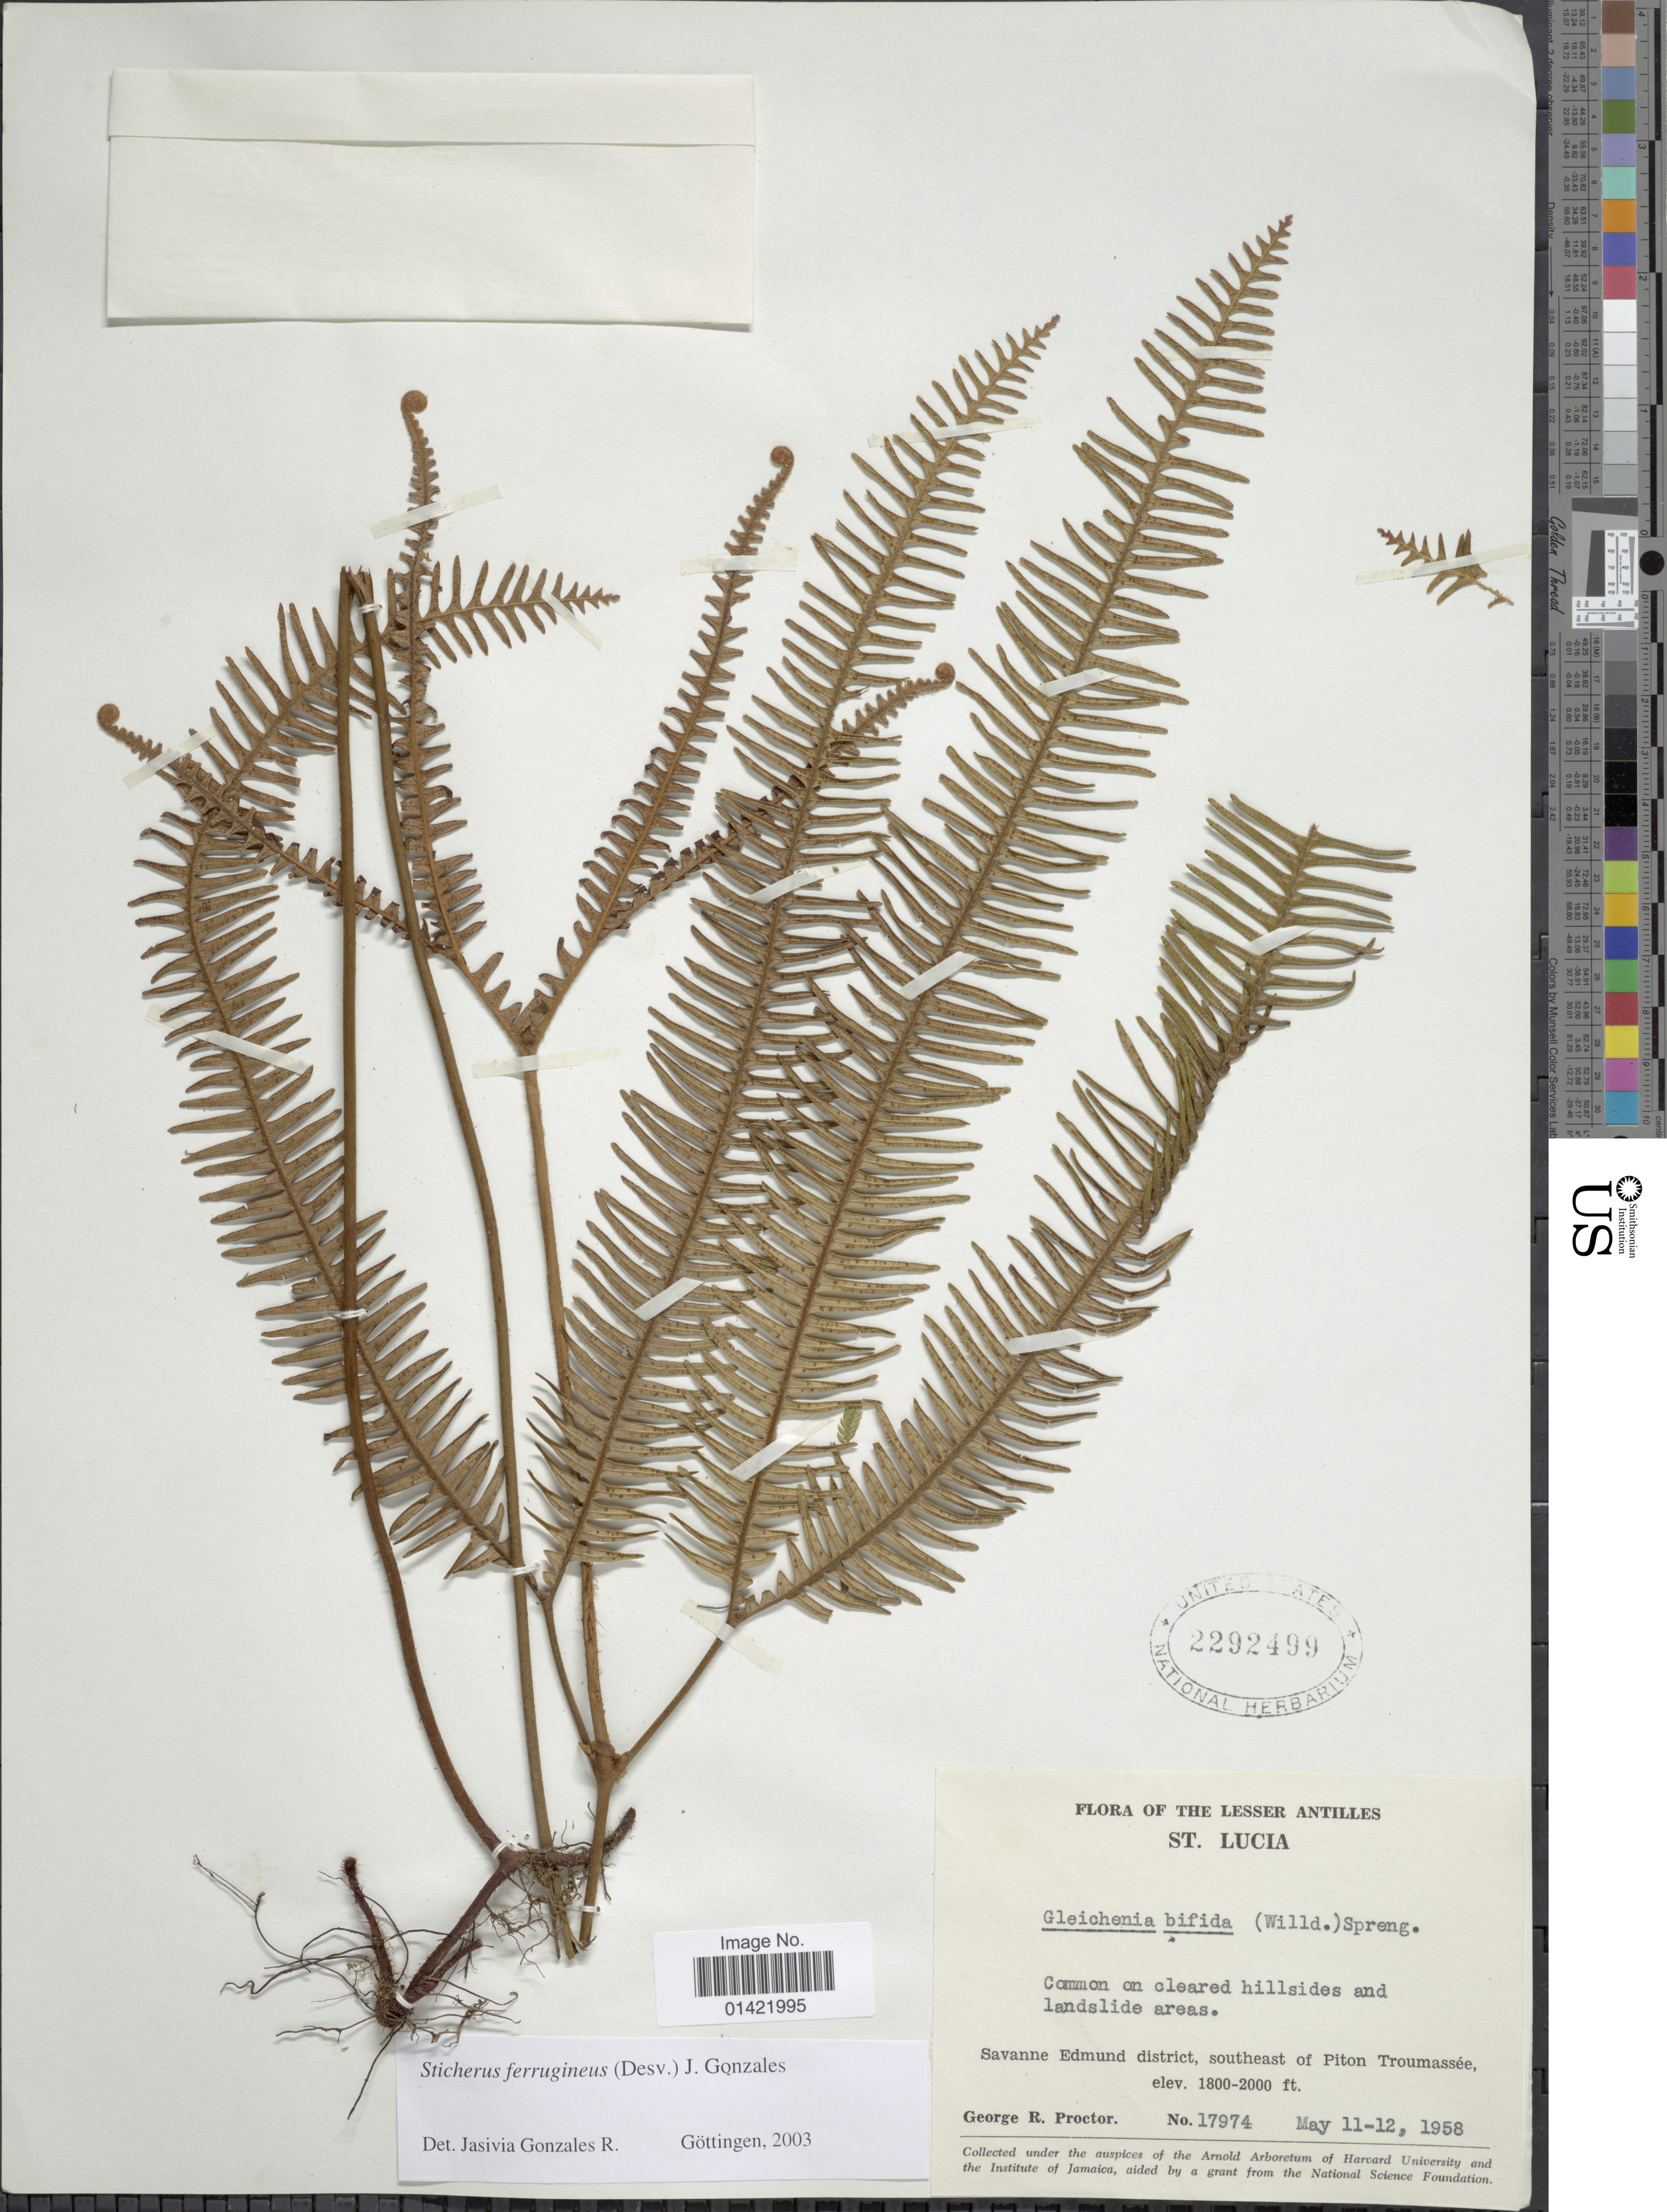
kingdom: Plantae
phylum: Tracheophyta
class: Polypodiopsida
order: Gleicheniales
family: Gleicheniaceae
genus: Sticherus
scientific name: Sticherus ferrugineus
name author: (Desv.) J. Gonzales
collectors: G. R. Proctor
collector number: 17974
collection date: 1958-05-11/1958-05-12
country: St. Lucia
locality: The Lesser Antilles. St. Lucia. Savanne Edmund district, southeast of Piton Troumassee.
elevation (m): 549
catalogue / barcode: US 2292499